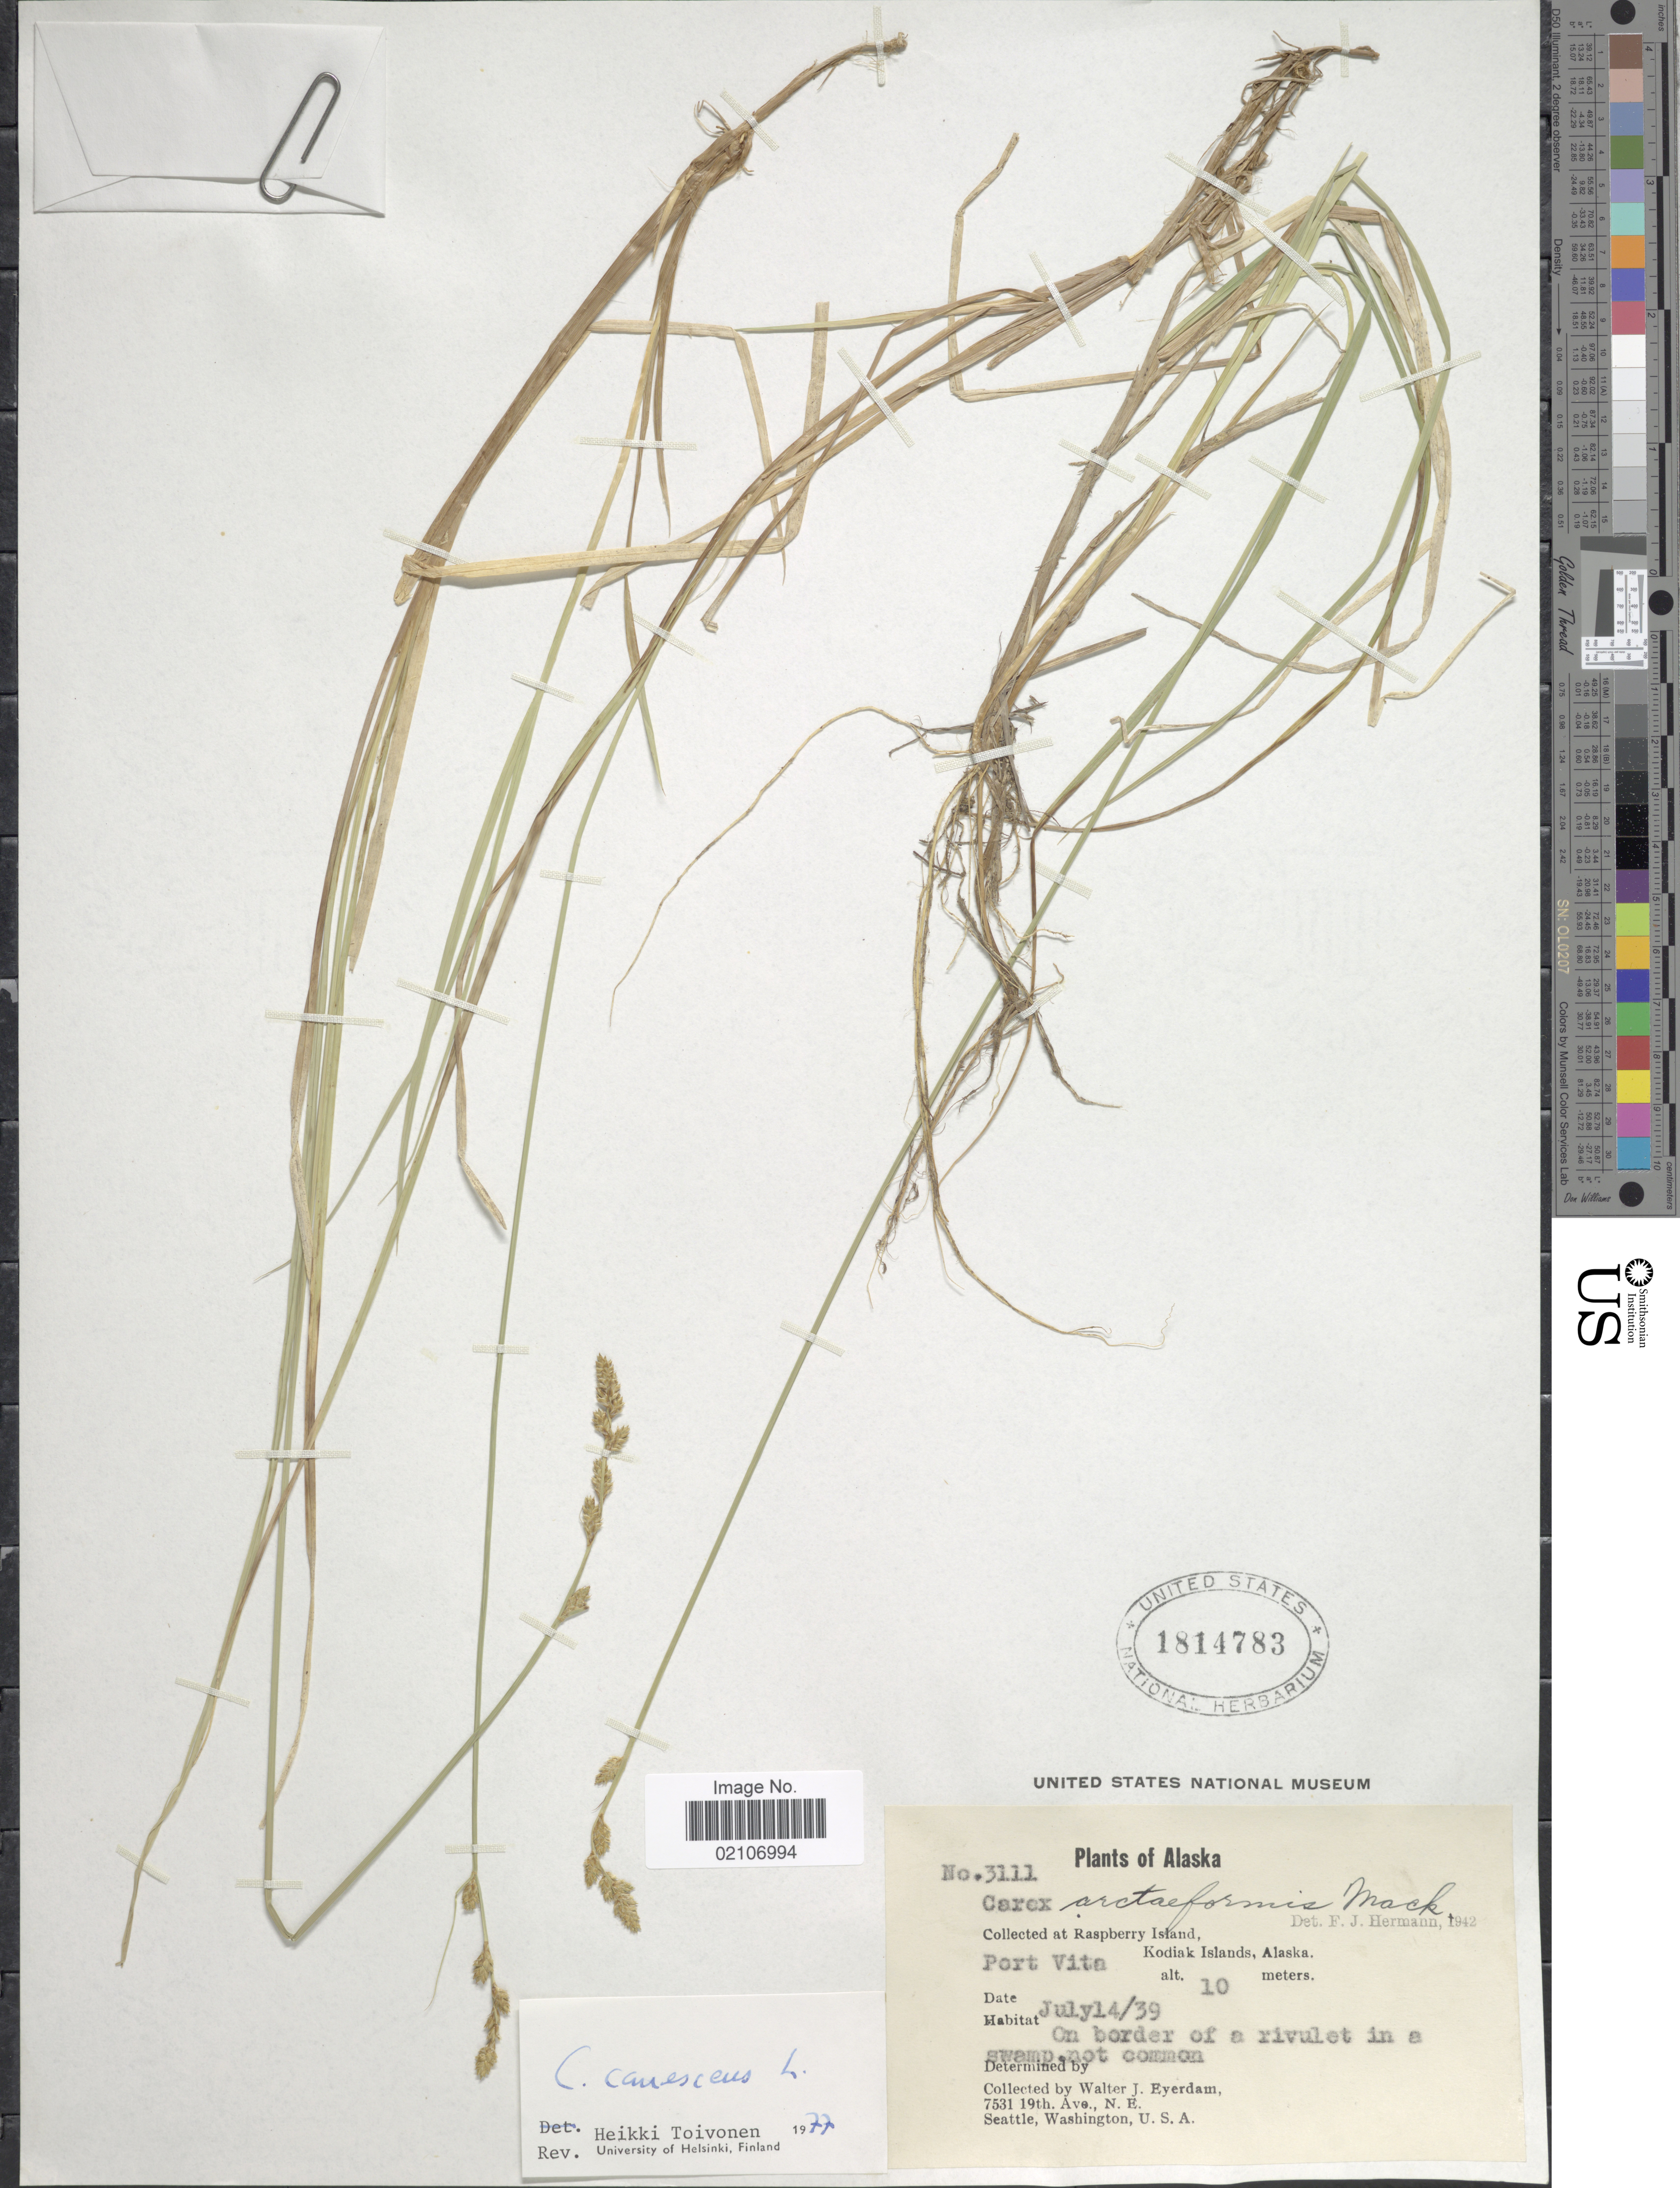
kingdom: Plantae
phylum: Tracheophyta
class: Liliopsida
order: Poales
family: Cyperaceae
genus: Carex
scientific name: Carex canescens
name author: L.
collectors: W. J. Eyerdam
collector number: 3111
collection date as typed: Transcribed d/m/y: 14/7/39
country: United States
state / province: Alaska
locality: Raspberry Island, Kodiak Islands, Port Vita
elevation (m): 10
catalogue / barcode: US 1814783